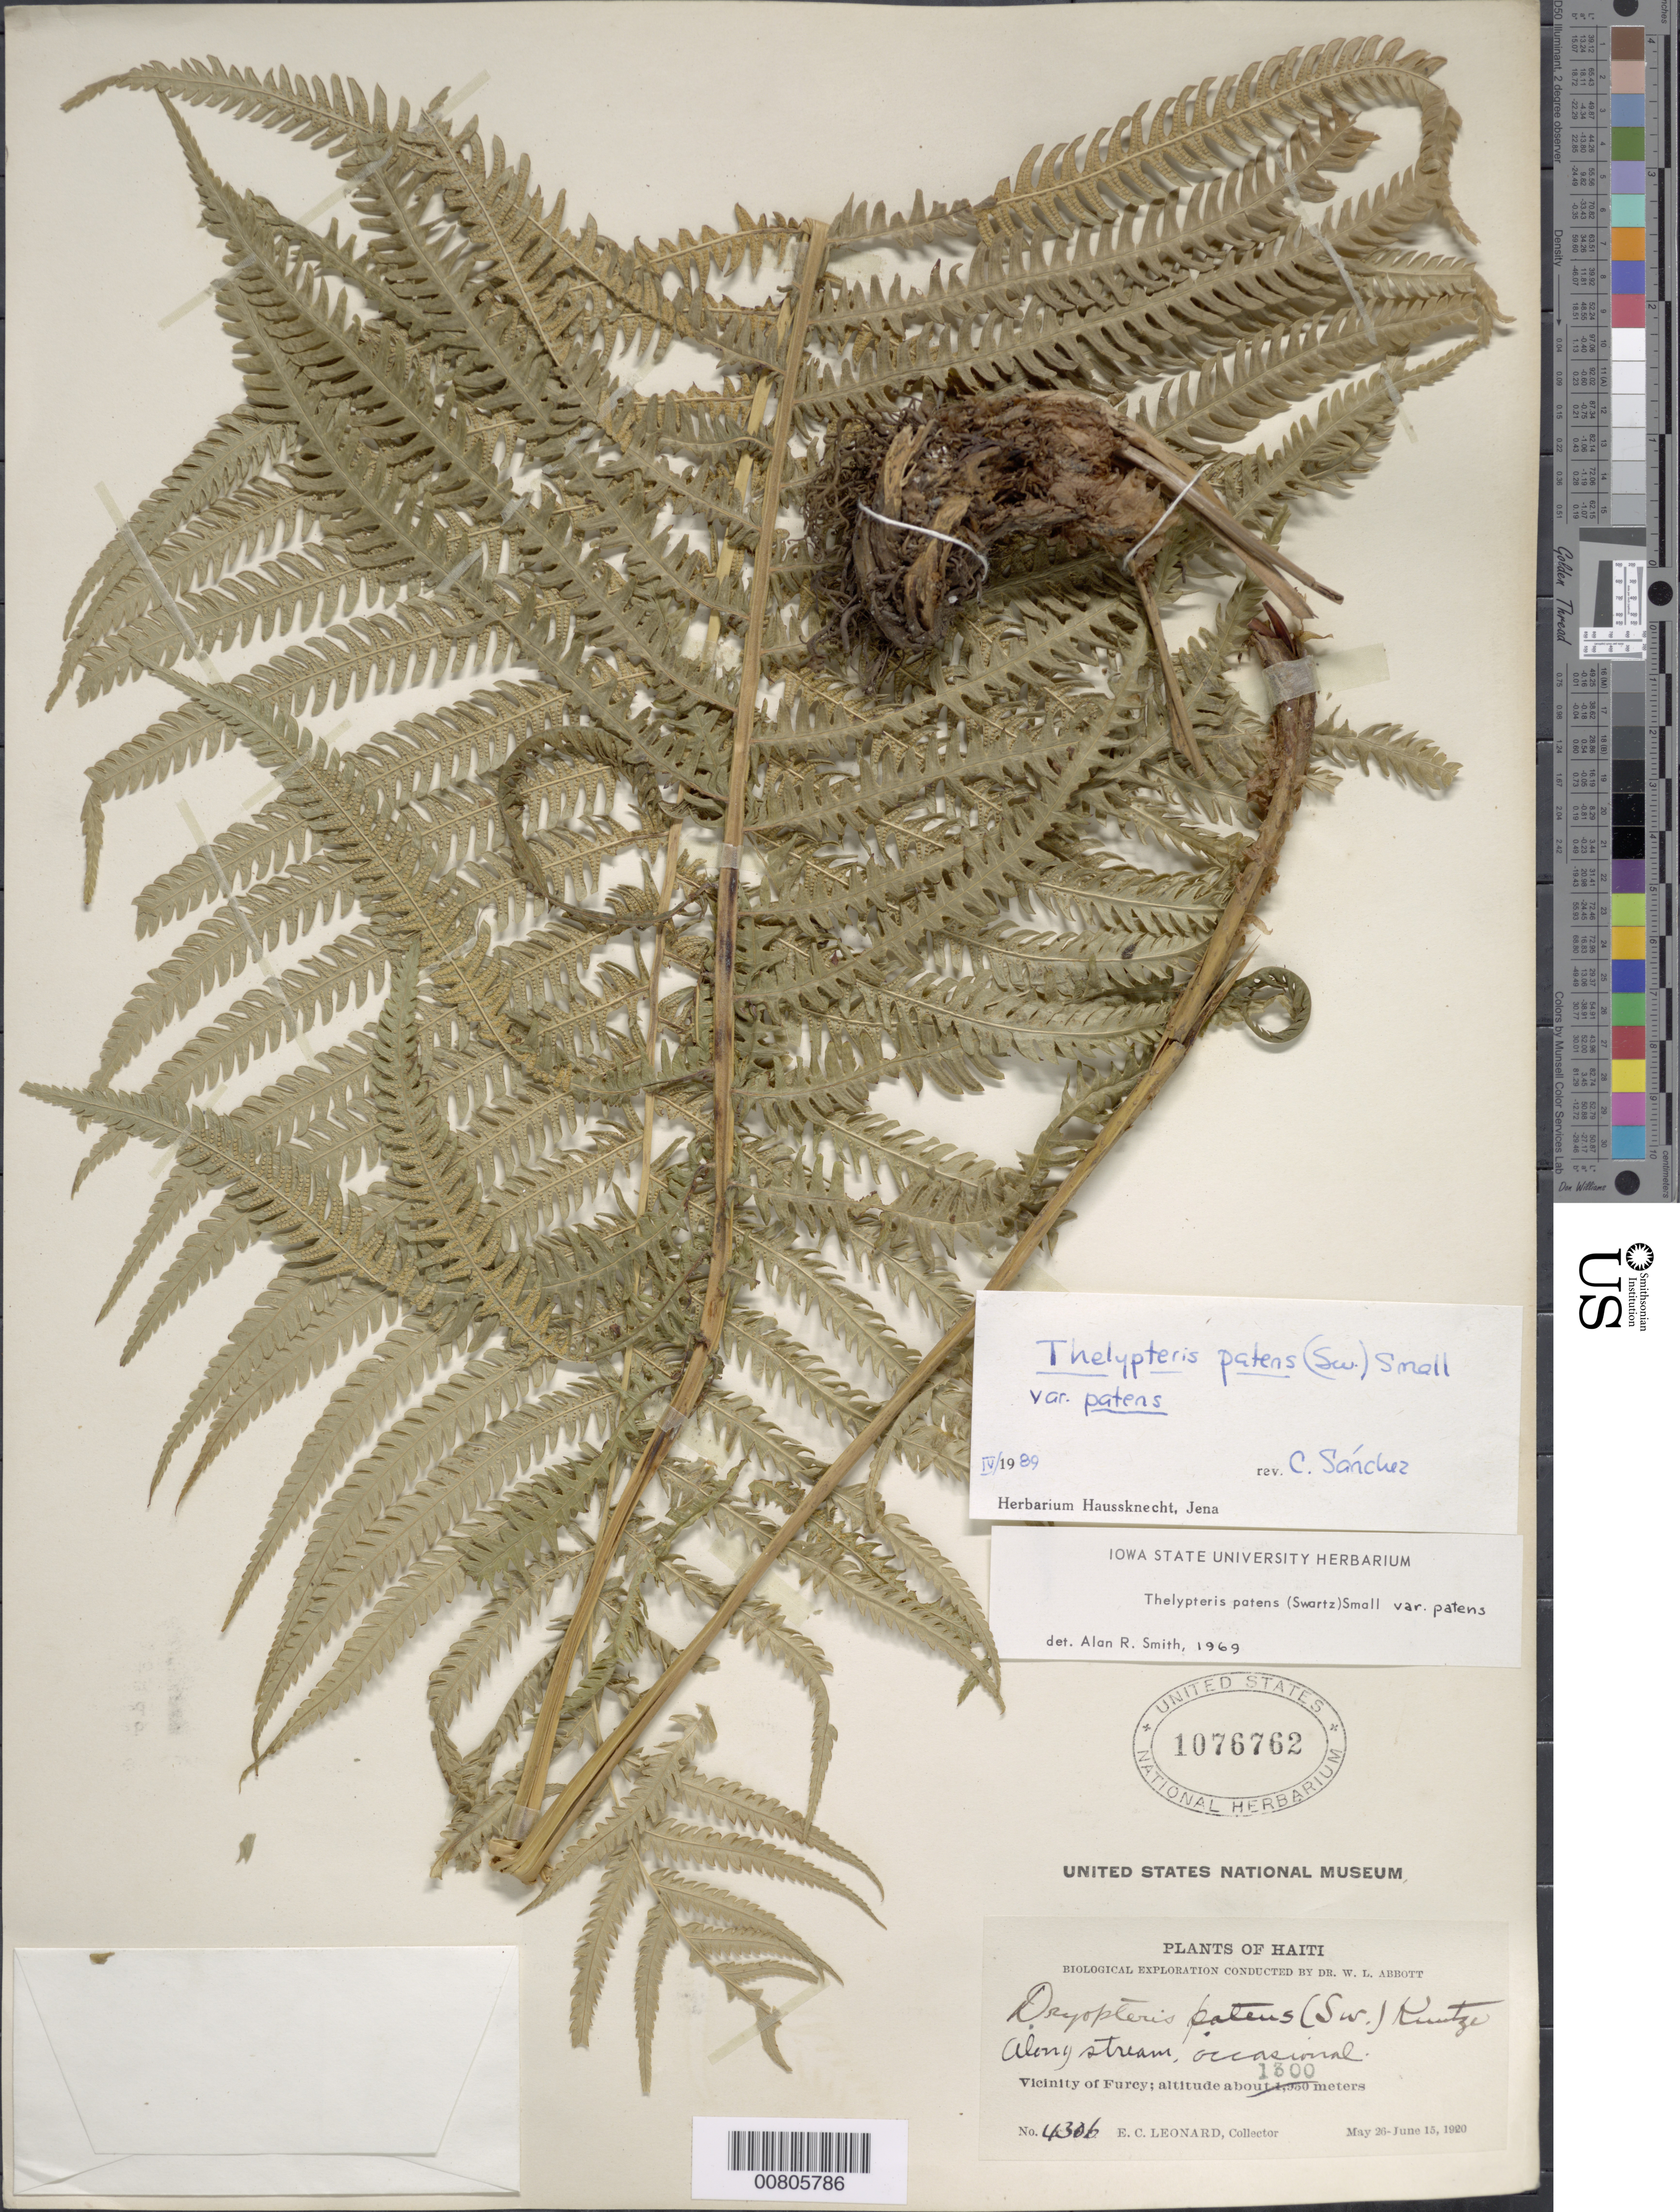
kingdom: Plantae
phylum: Tracheophyta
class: Polypodiopsida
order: Polypodiales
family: Thelypteridaceae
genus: Christella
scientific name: Christella patens var. patens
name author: (Sw.) Holttum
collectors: E. C. Leonard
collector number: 4306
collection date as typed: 26 May 1920 to 15 Jun 1920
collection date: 1920-05-26/1920-06-15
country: Haiti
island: Hispaniola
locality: Furcy vicinity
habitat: Along stream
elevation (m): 1300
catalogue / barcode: US 1076762